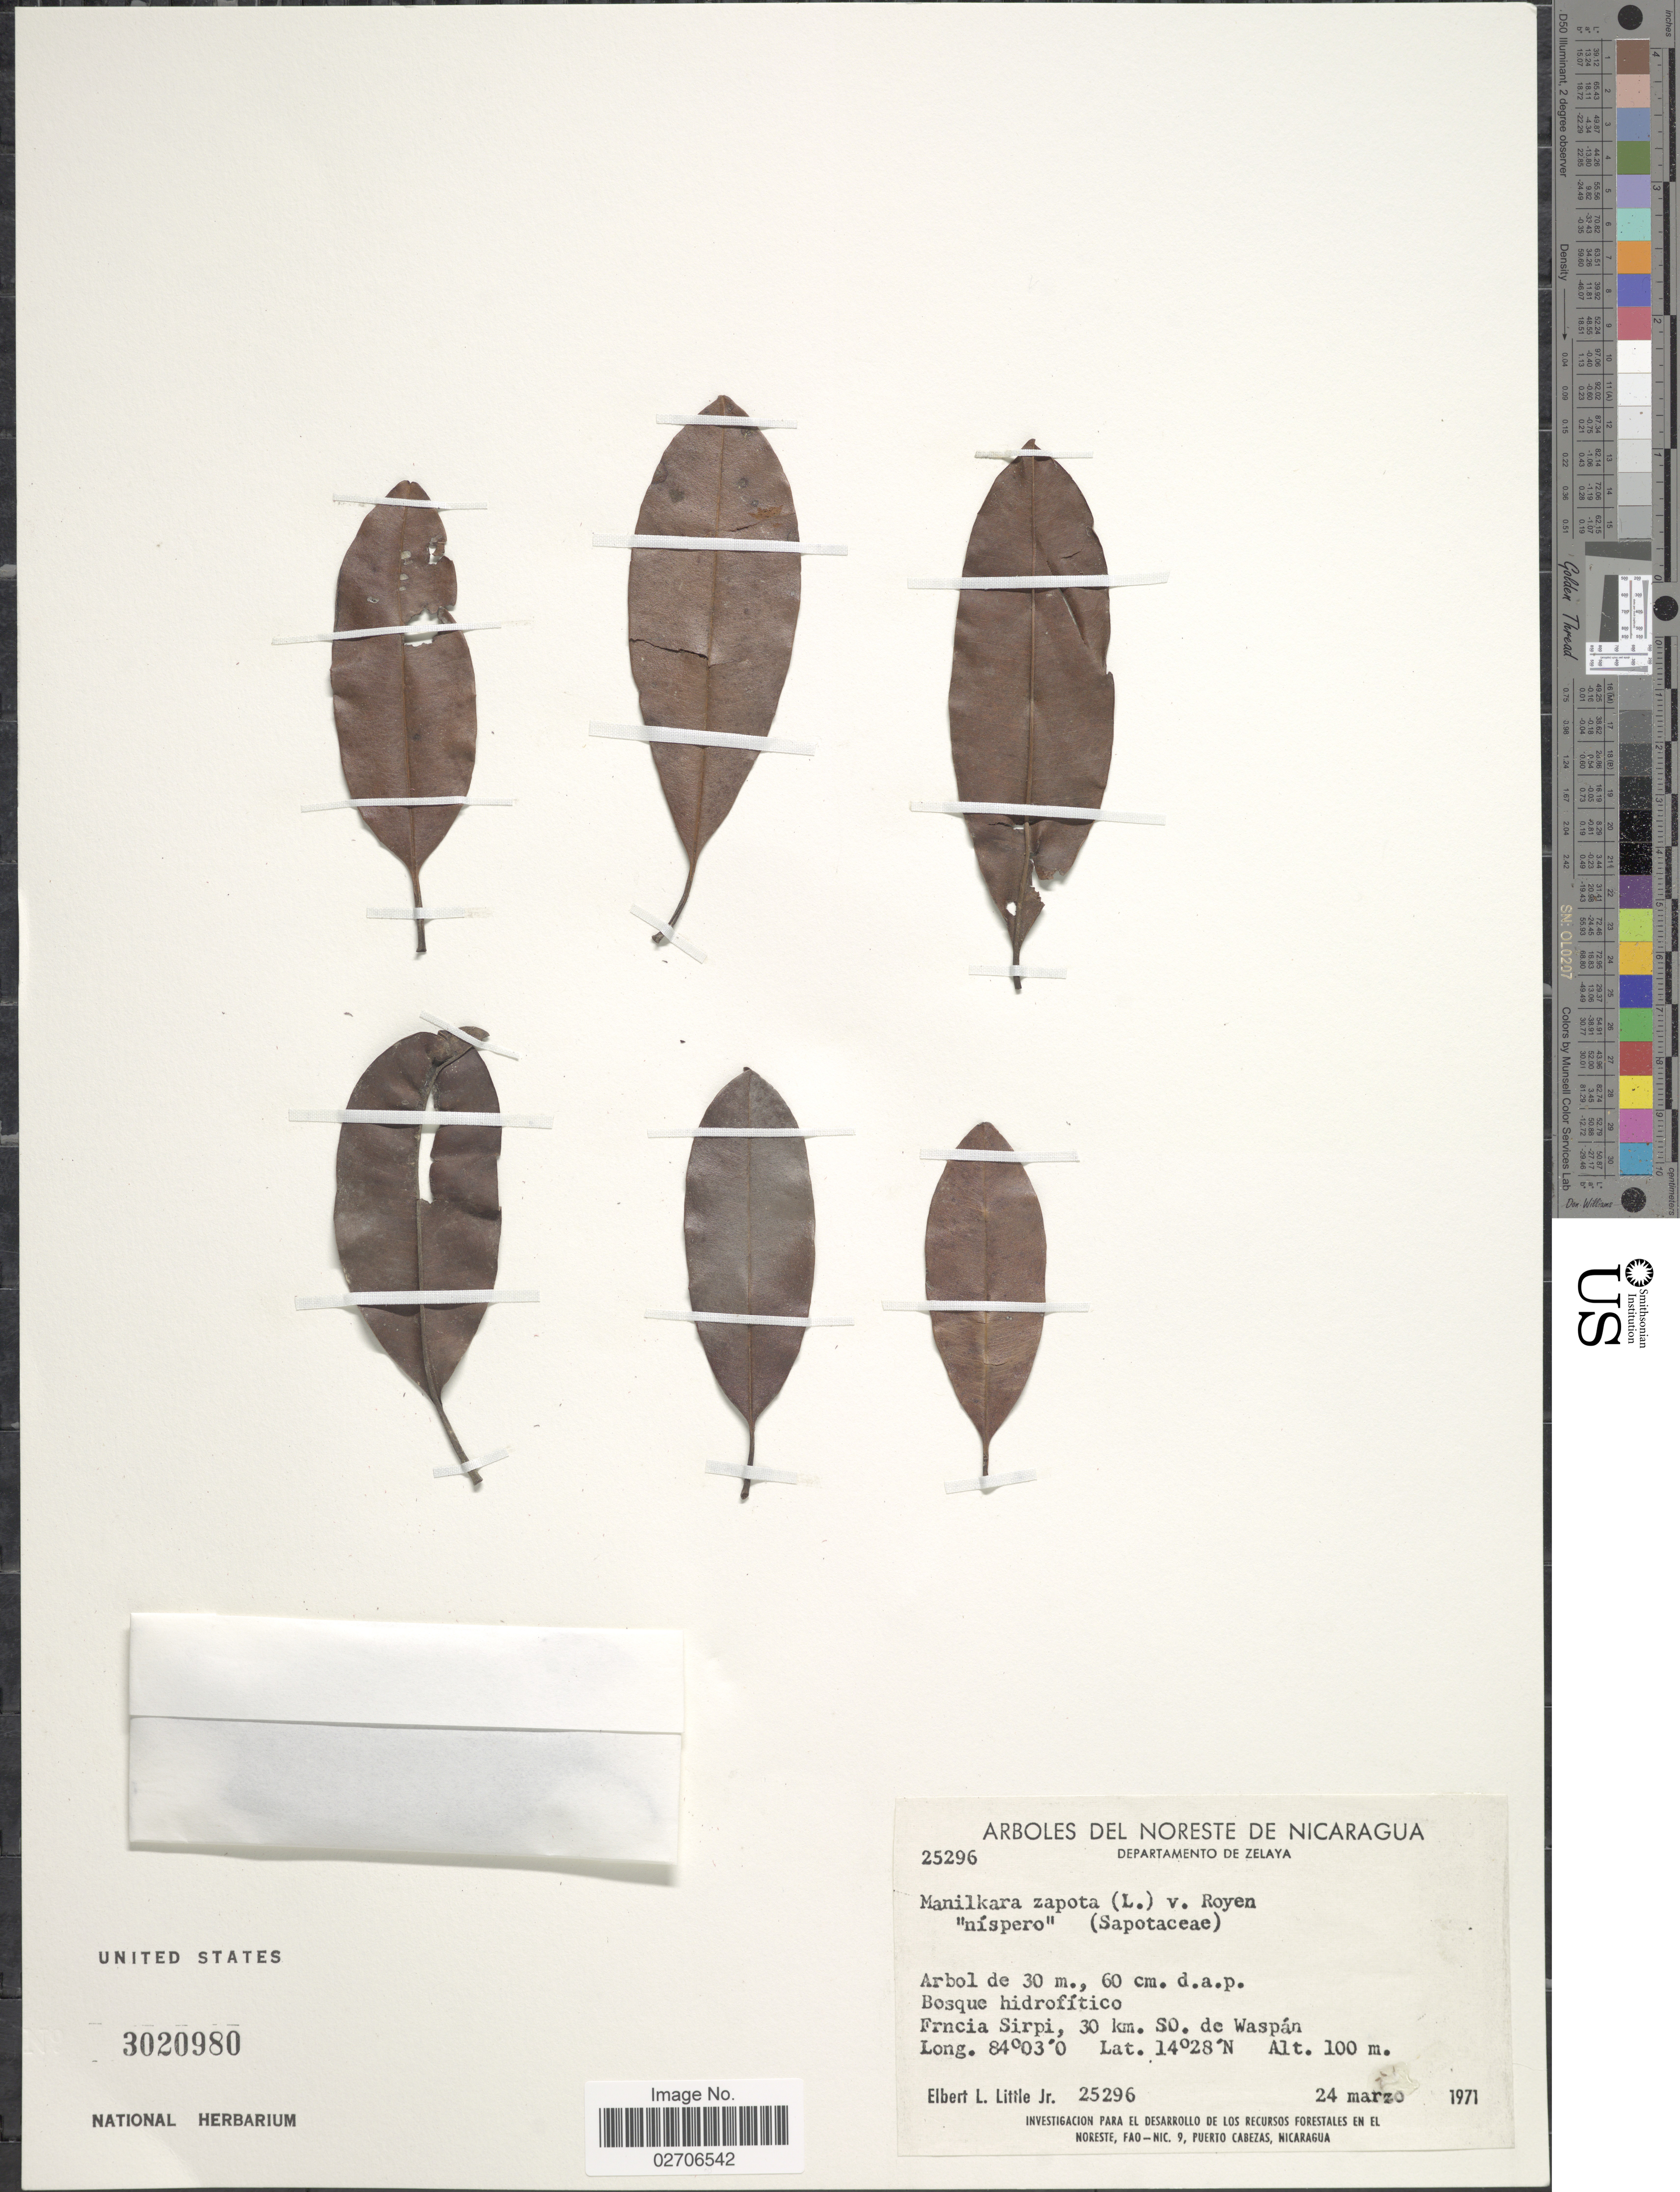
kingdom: Plantae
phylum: Tracheophyta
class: Magnoliopsida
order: Ericales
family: Sapotaceae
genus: Manilkara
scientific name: Manilkara zapota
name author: (L.) P. Royen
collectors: E. L. Little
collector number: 25296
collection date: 1971-03-24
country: Nicaragua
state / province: Atlantico Norte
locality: Departamento de Zelaya, Frncia Sirpi, 30 km. SO. de Waspan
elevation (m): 100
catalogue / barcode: US 3020980